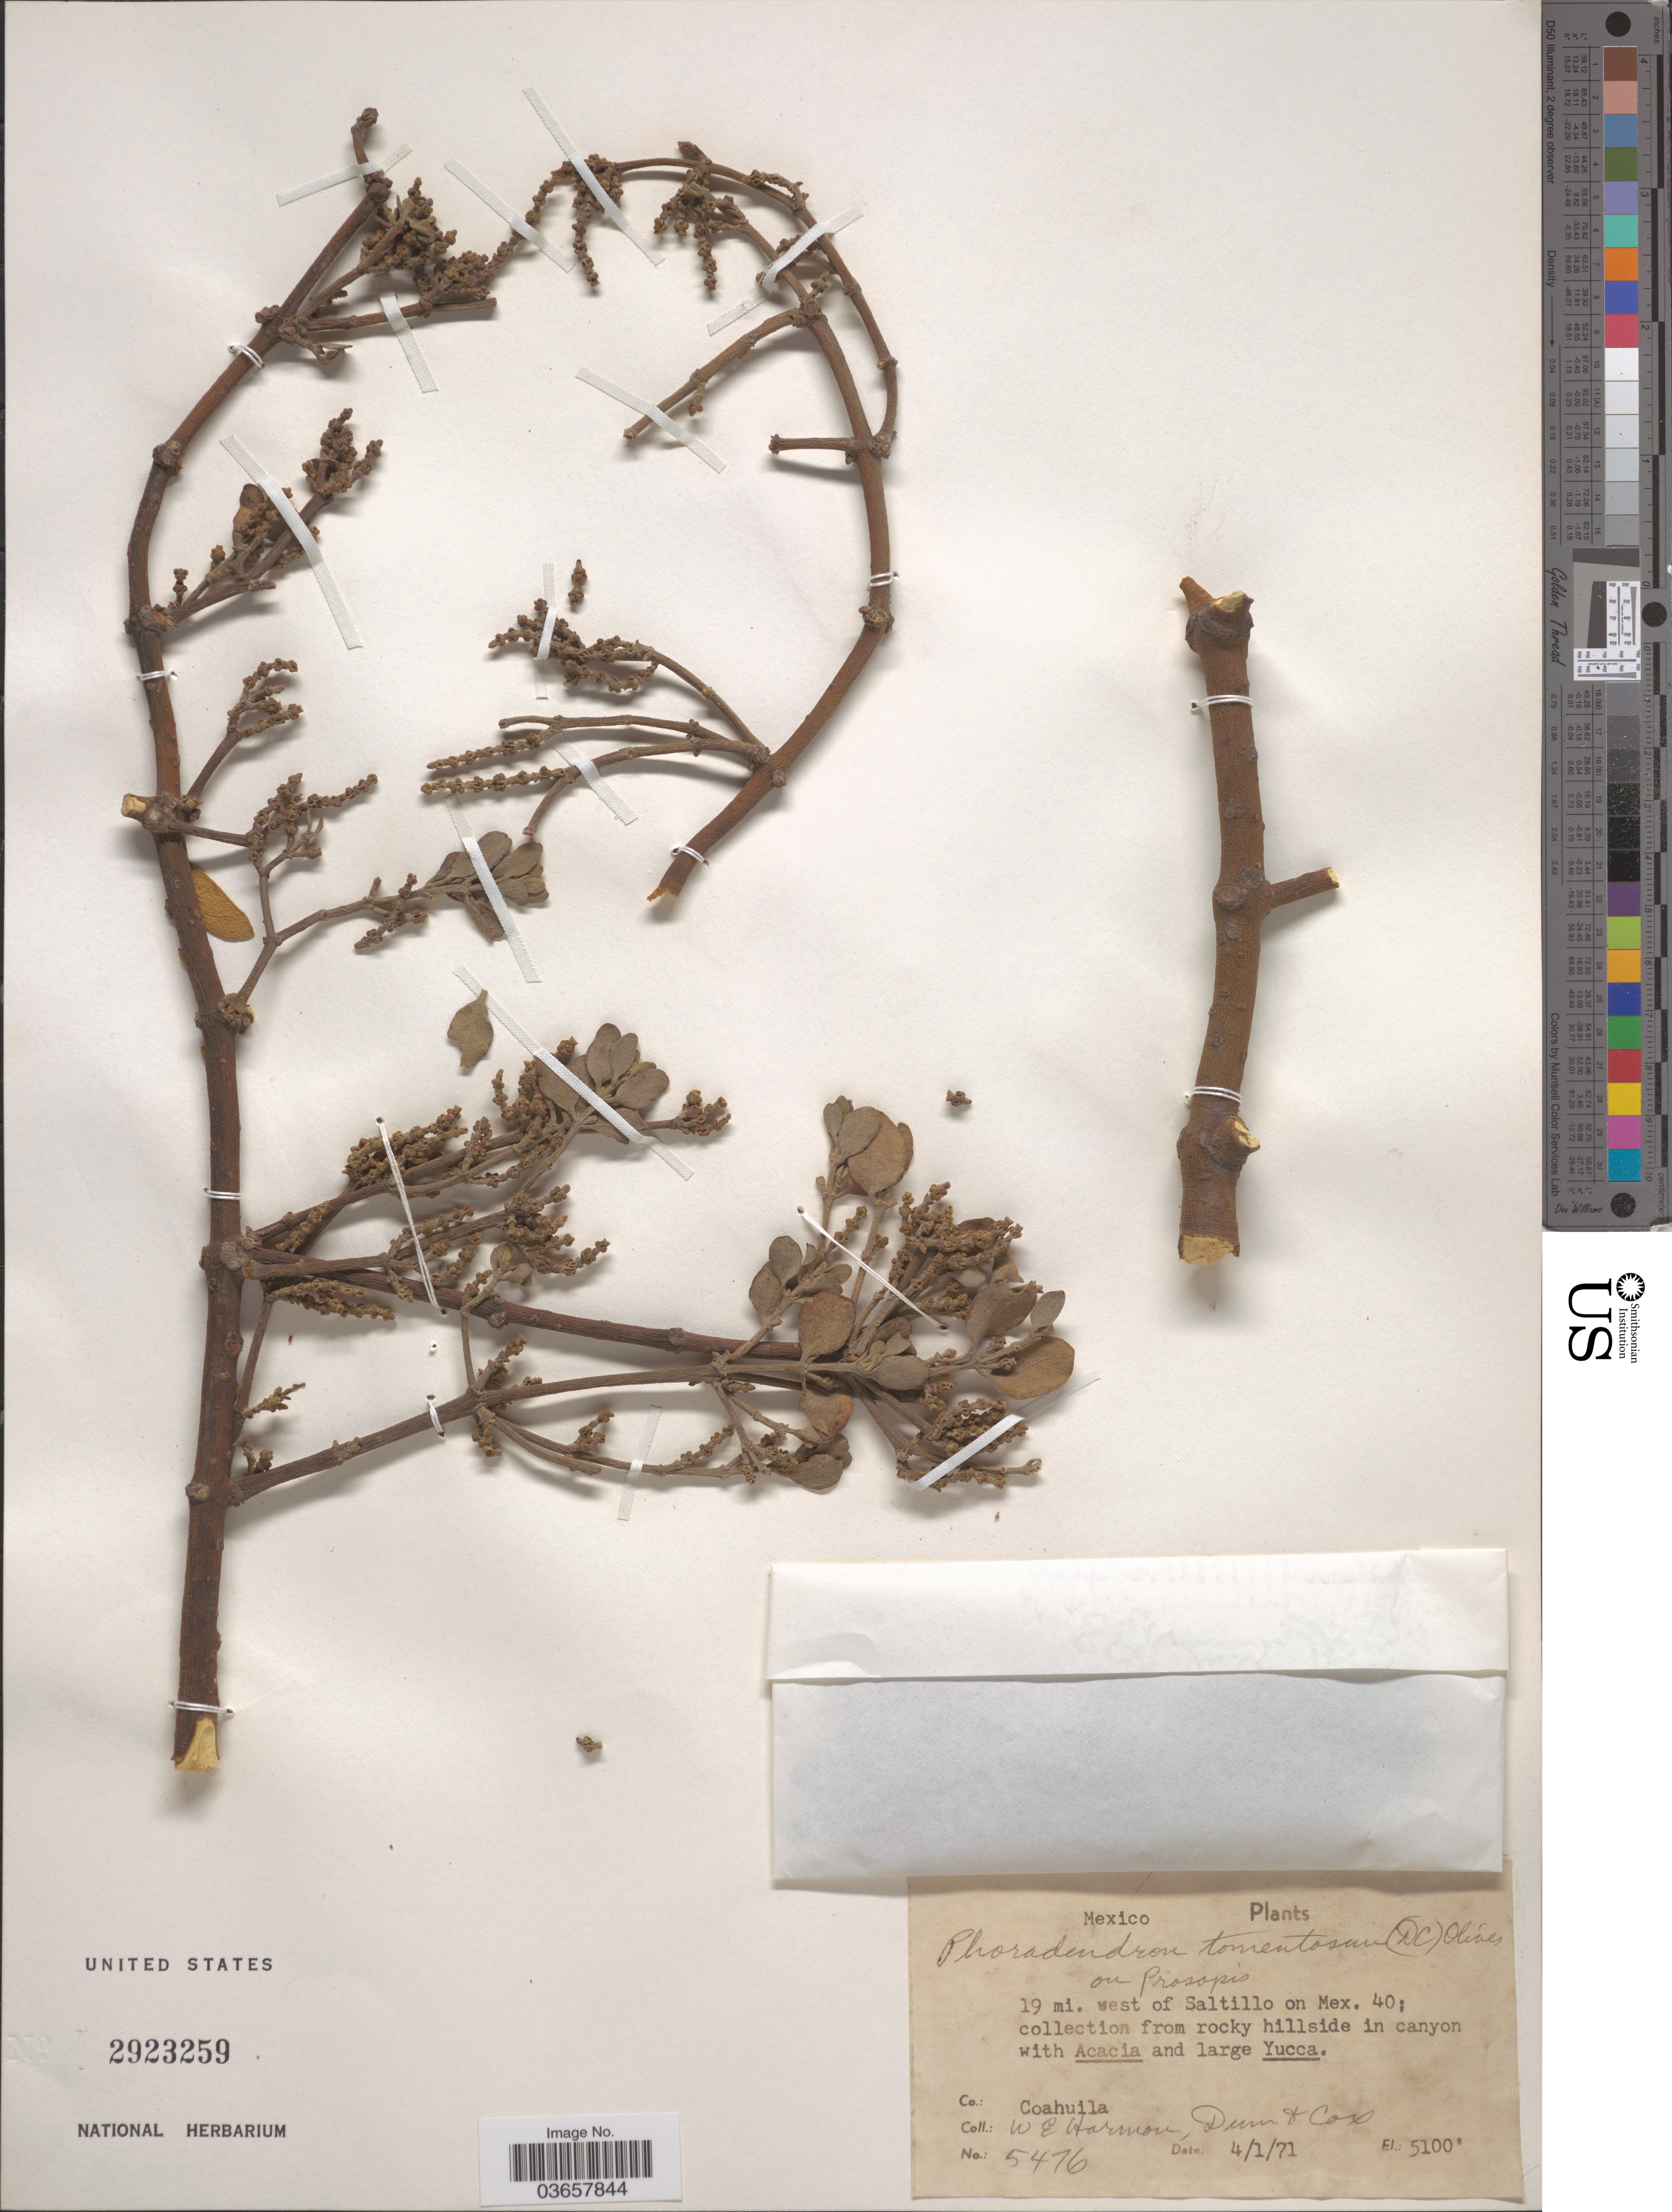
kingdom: Plantae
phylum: Tracheophyta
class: Magnoliopsida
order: Santalales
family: Viscaceae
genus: Phoradendron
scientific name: Phoradendron tomentosum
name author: DC.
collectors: W. E. Harmon, -- Dunn & -. Cox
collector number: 5476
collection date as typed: Transcribed d/m/y: 4/1/71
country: Mexico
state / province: Coahuila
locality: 19 mi. west of Saltillo on Mex. 40.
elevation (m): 1554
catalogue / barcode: US 2923259